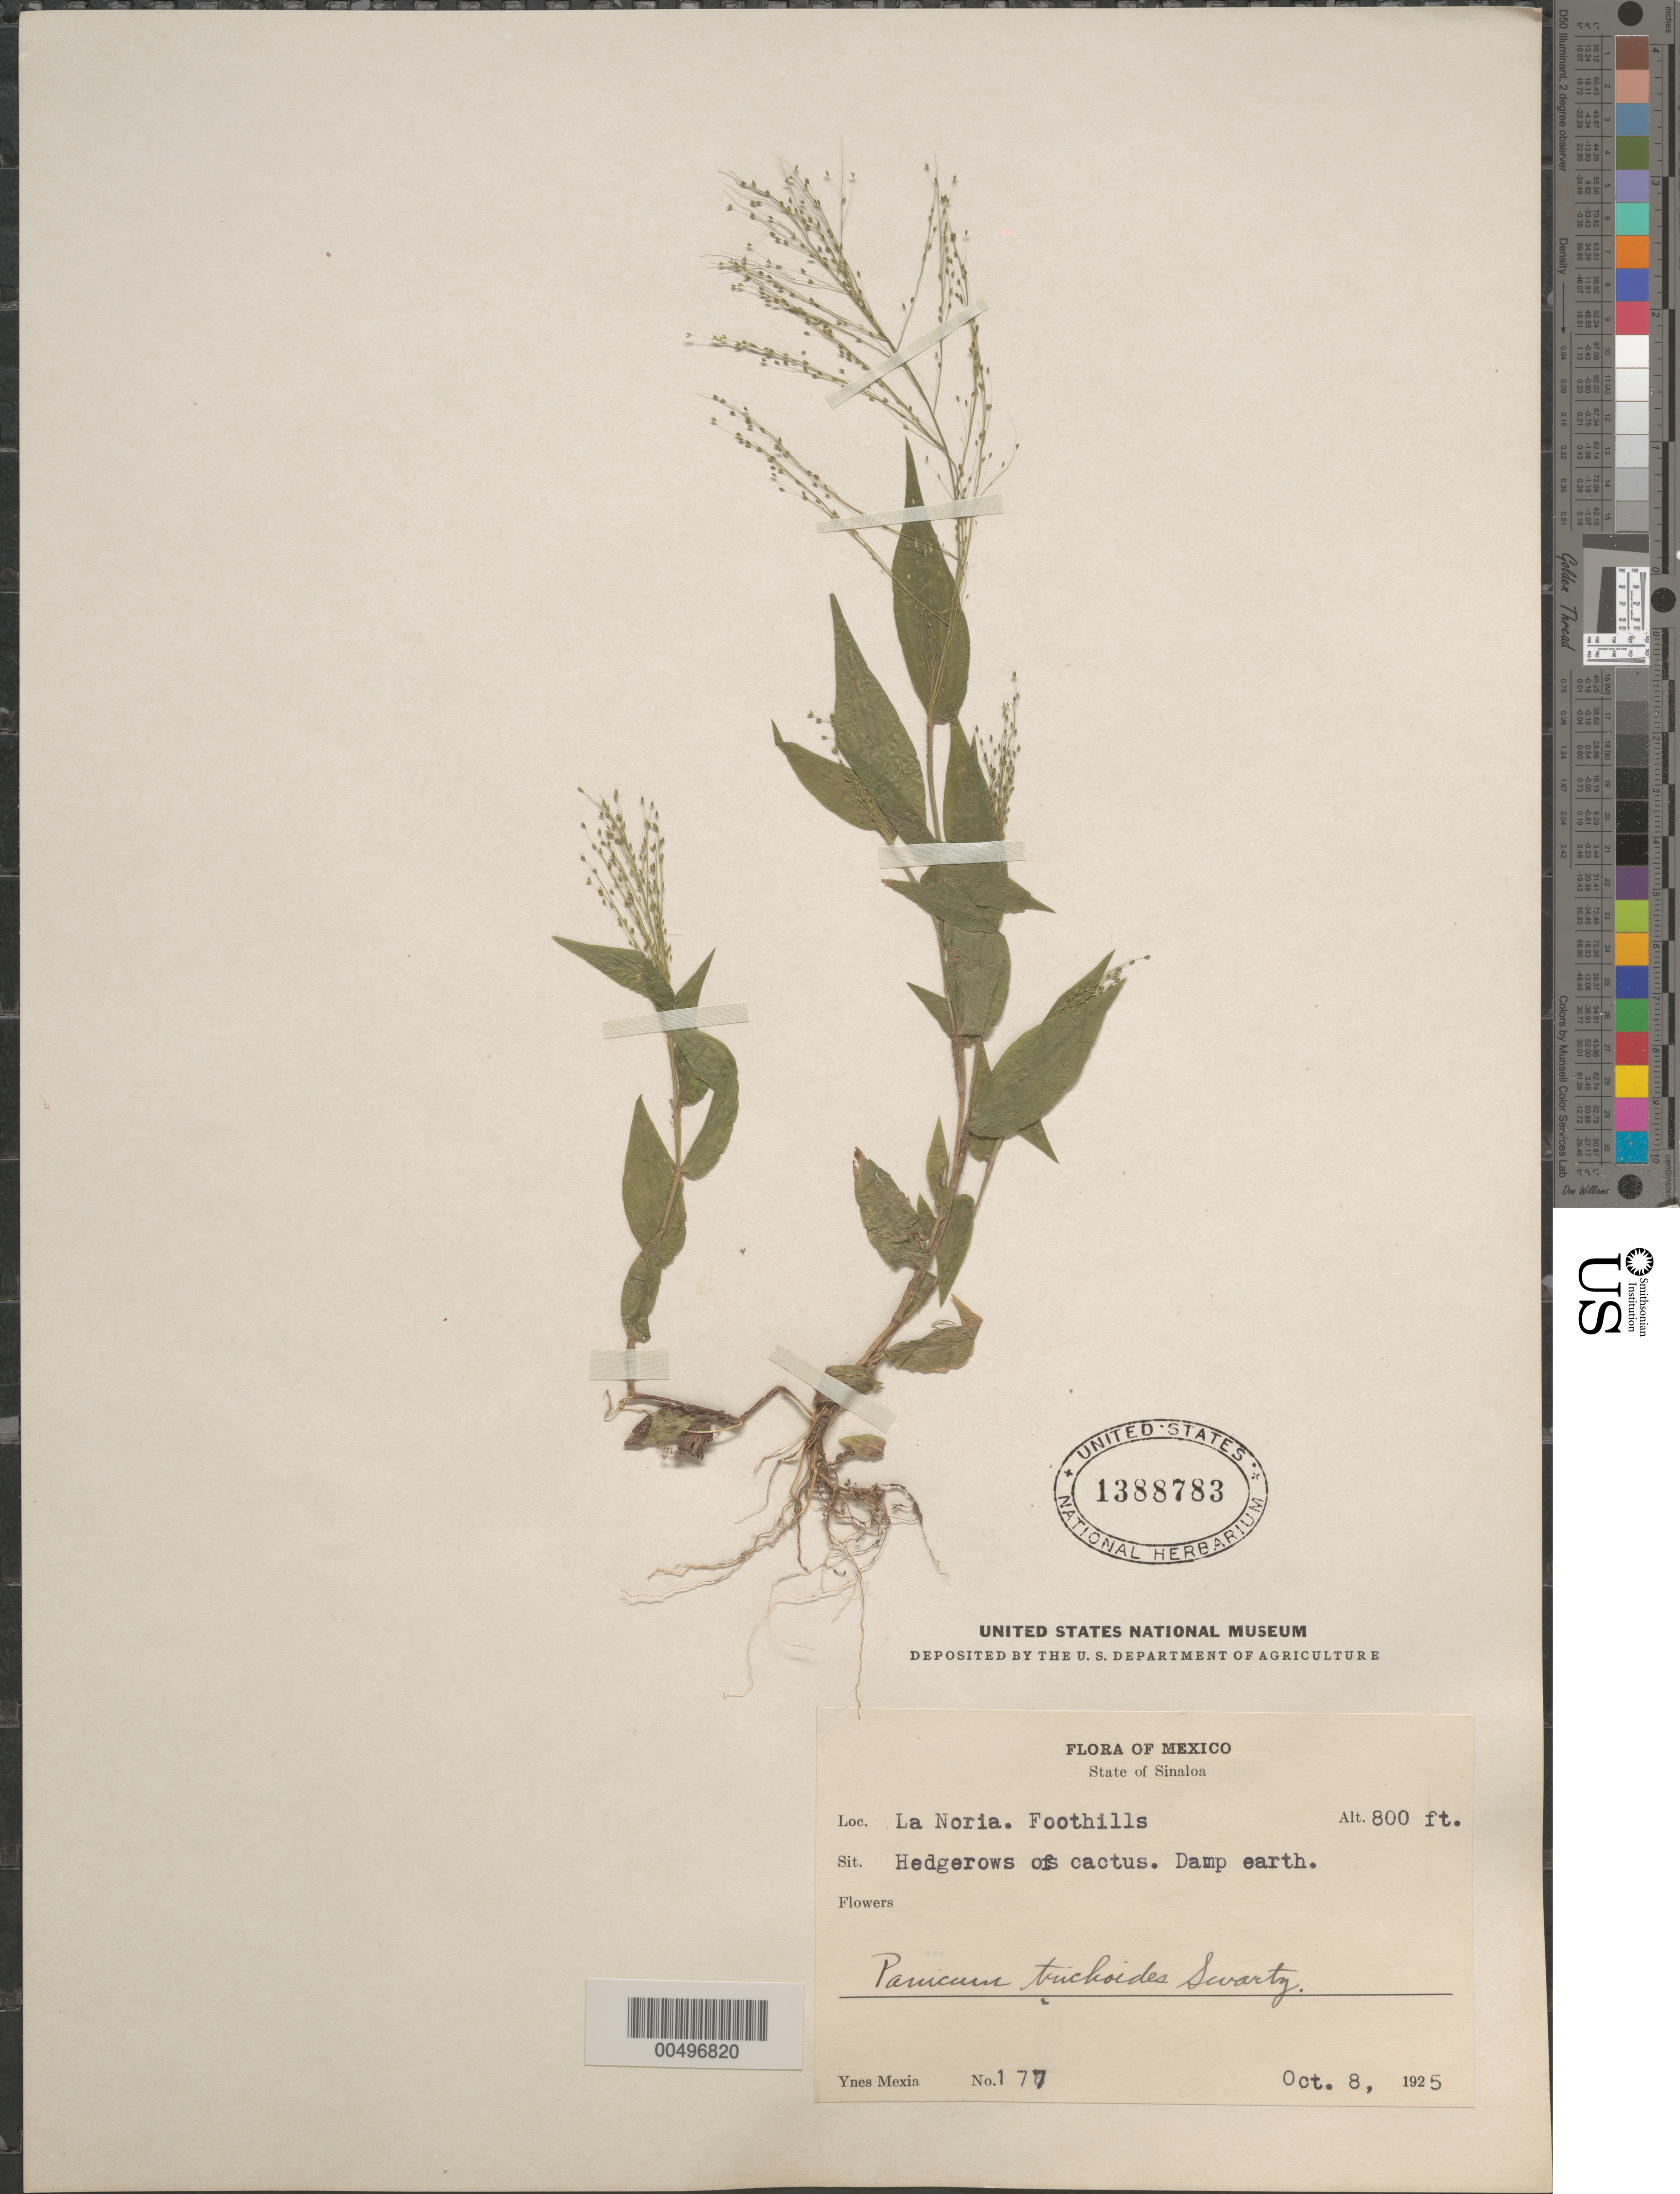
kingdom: Plantae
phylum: Tracheophyta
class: Liliopsida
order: Poales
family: Poaceae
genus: Panicum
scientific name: Panicum trichoides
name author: Sw.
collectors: Y. Mexia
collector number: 177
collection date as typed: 8 Oct 1925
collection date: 1925-10-08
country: Mexico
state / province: Sinaloa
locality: La Noria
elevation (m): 244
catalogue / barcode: US 1388783